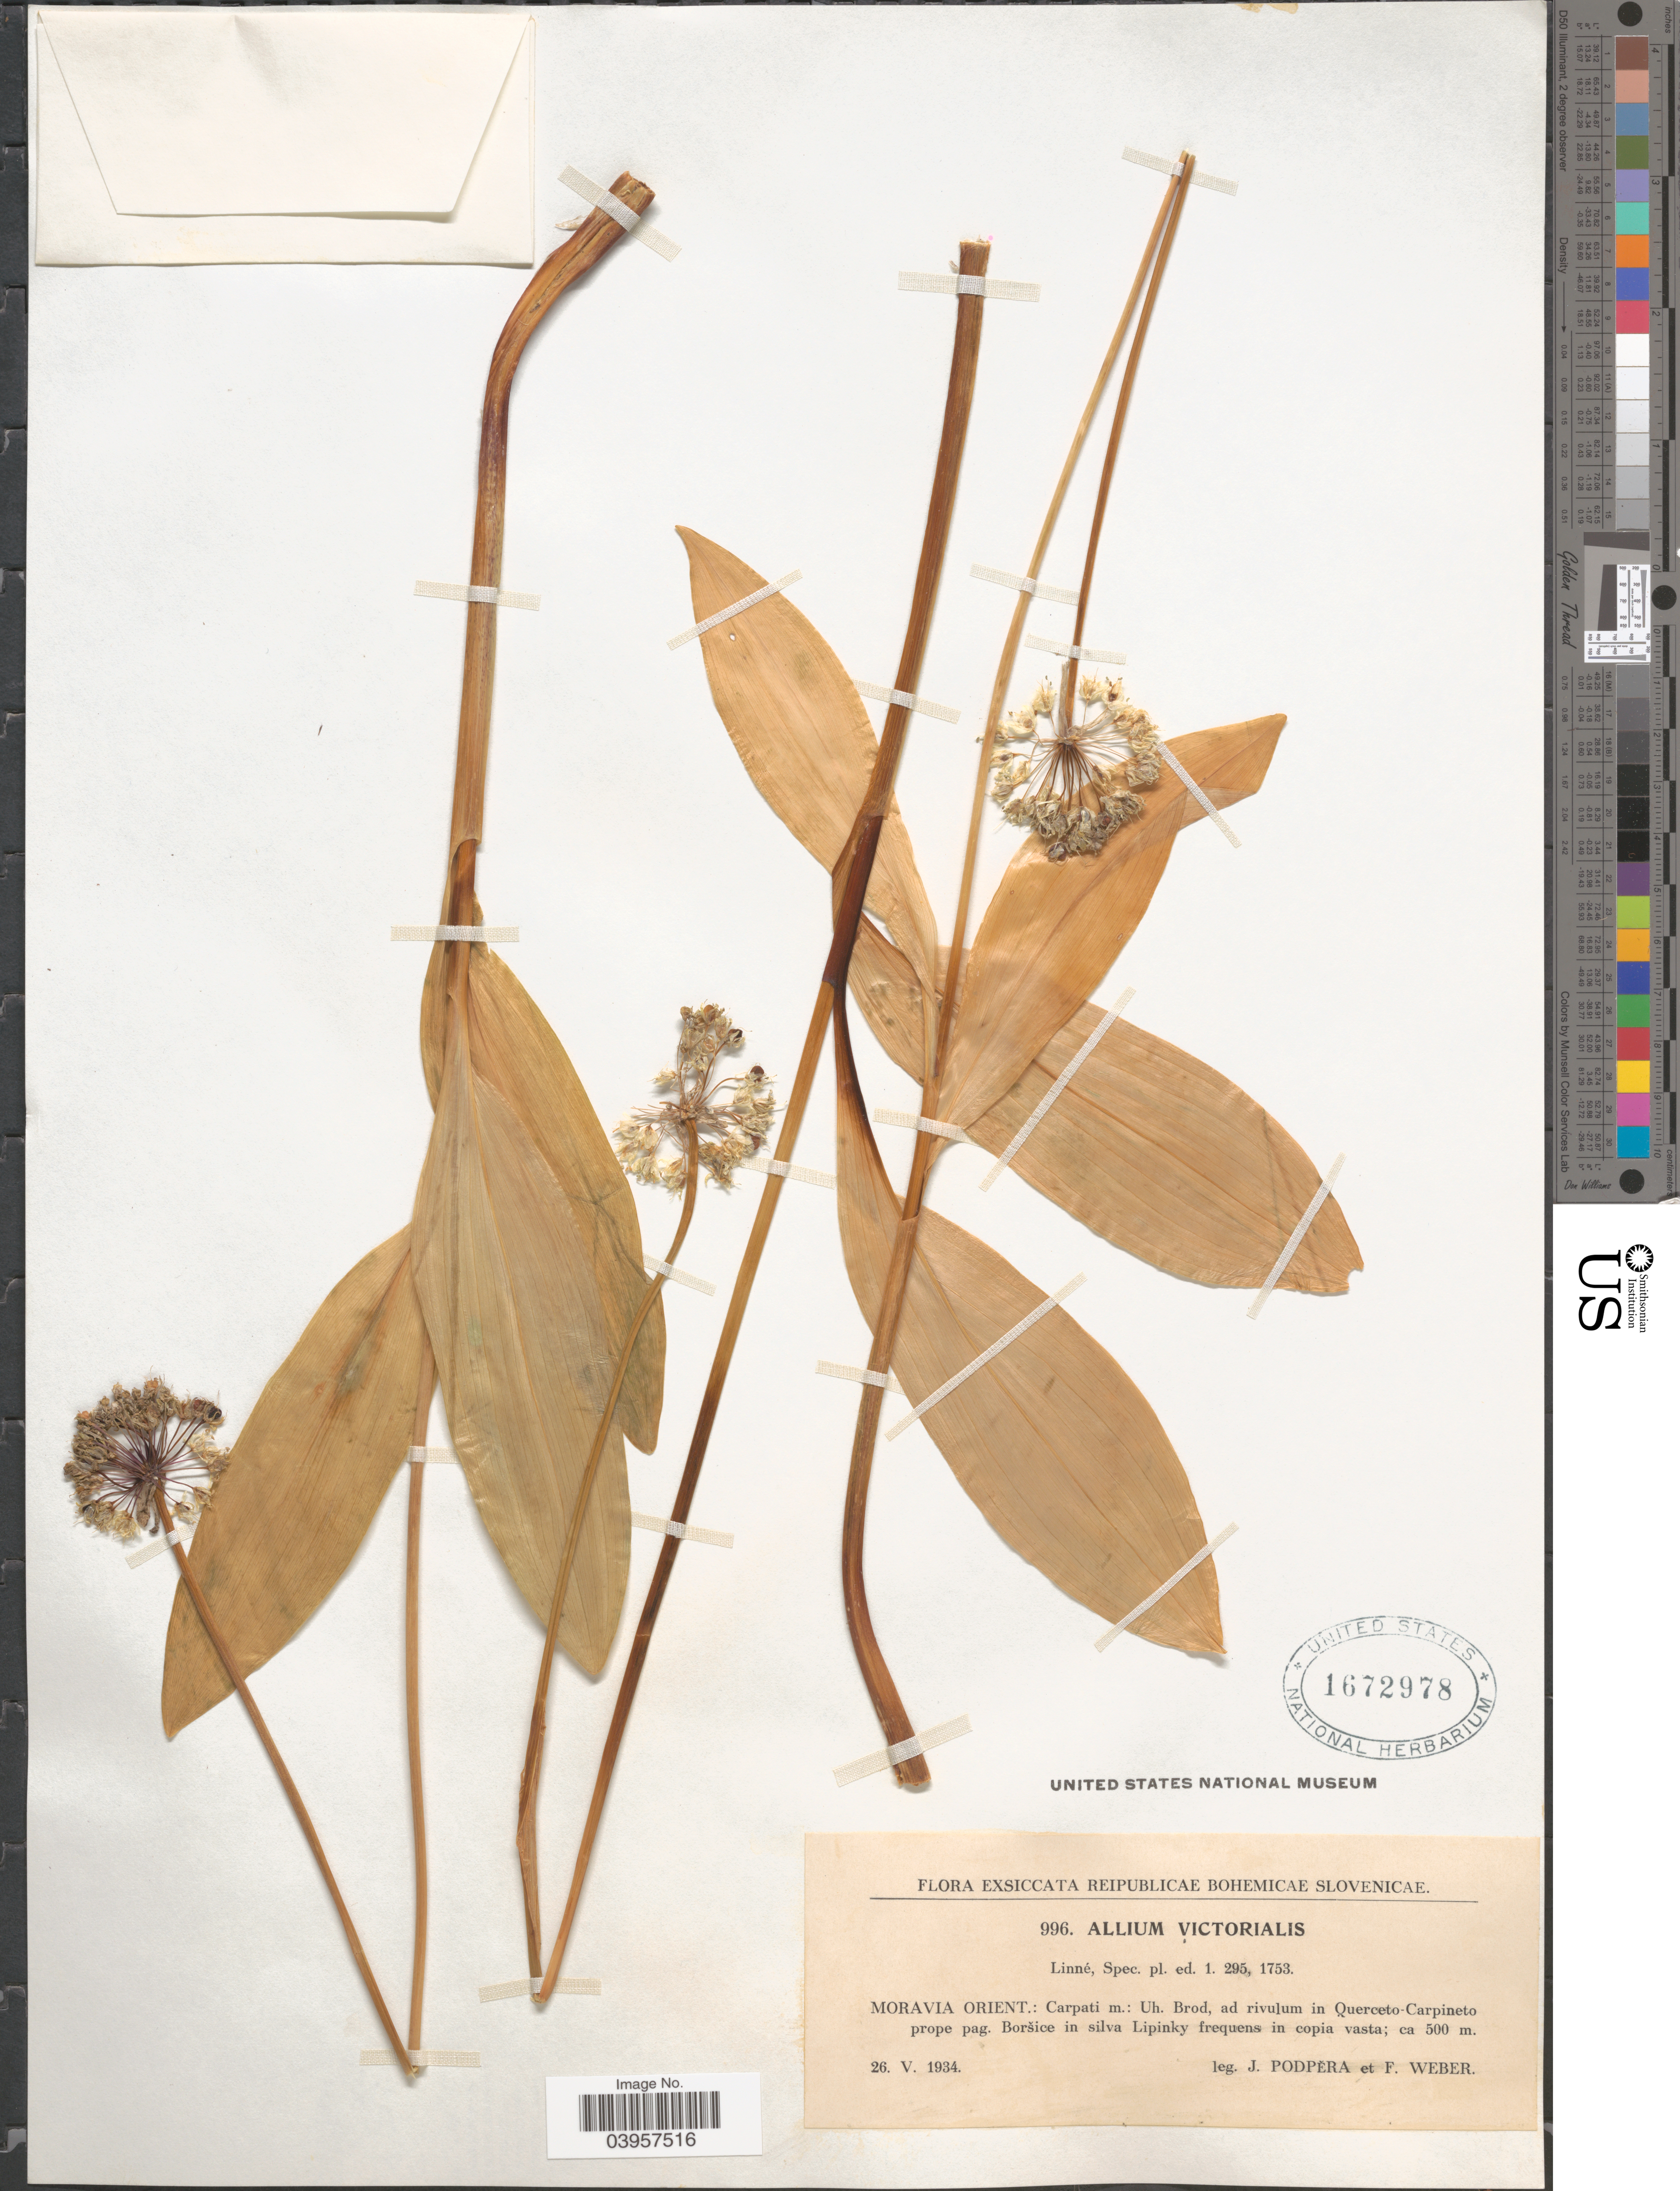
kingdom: Plantae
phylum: Tracheophyta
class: Liliopsida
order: Asparagales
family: Amaryllidaceae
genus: Allium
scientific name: Allium victorialis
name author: L.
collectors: J. Podpera & F. Weber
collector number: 996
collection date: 1934-05-26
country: Czechia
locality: Reipublicae Bohemicae Slovenicae. Moravia Orient.: Carpati m.: Uh. Brod, ad rivulum in Querceto-Carpineto prope pag. Boršice in silva Lipinky frequens in copia vasta.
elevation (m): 500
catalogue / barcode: US 1672978